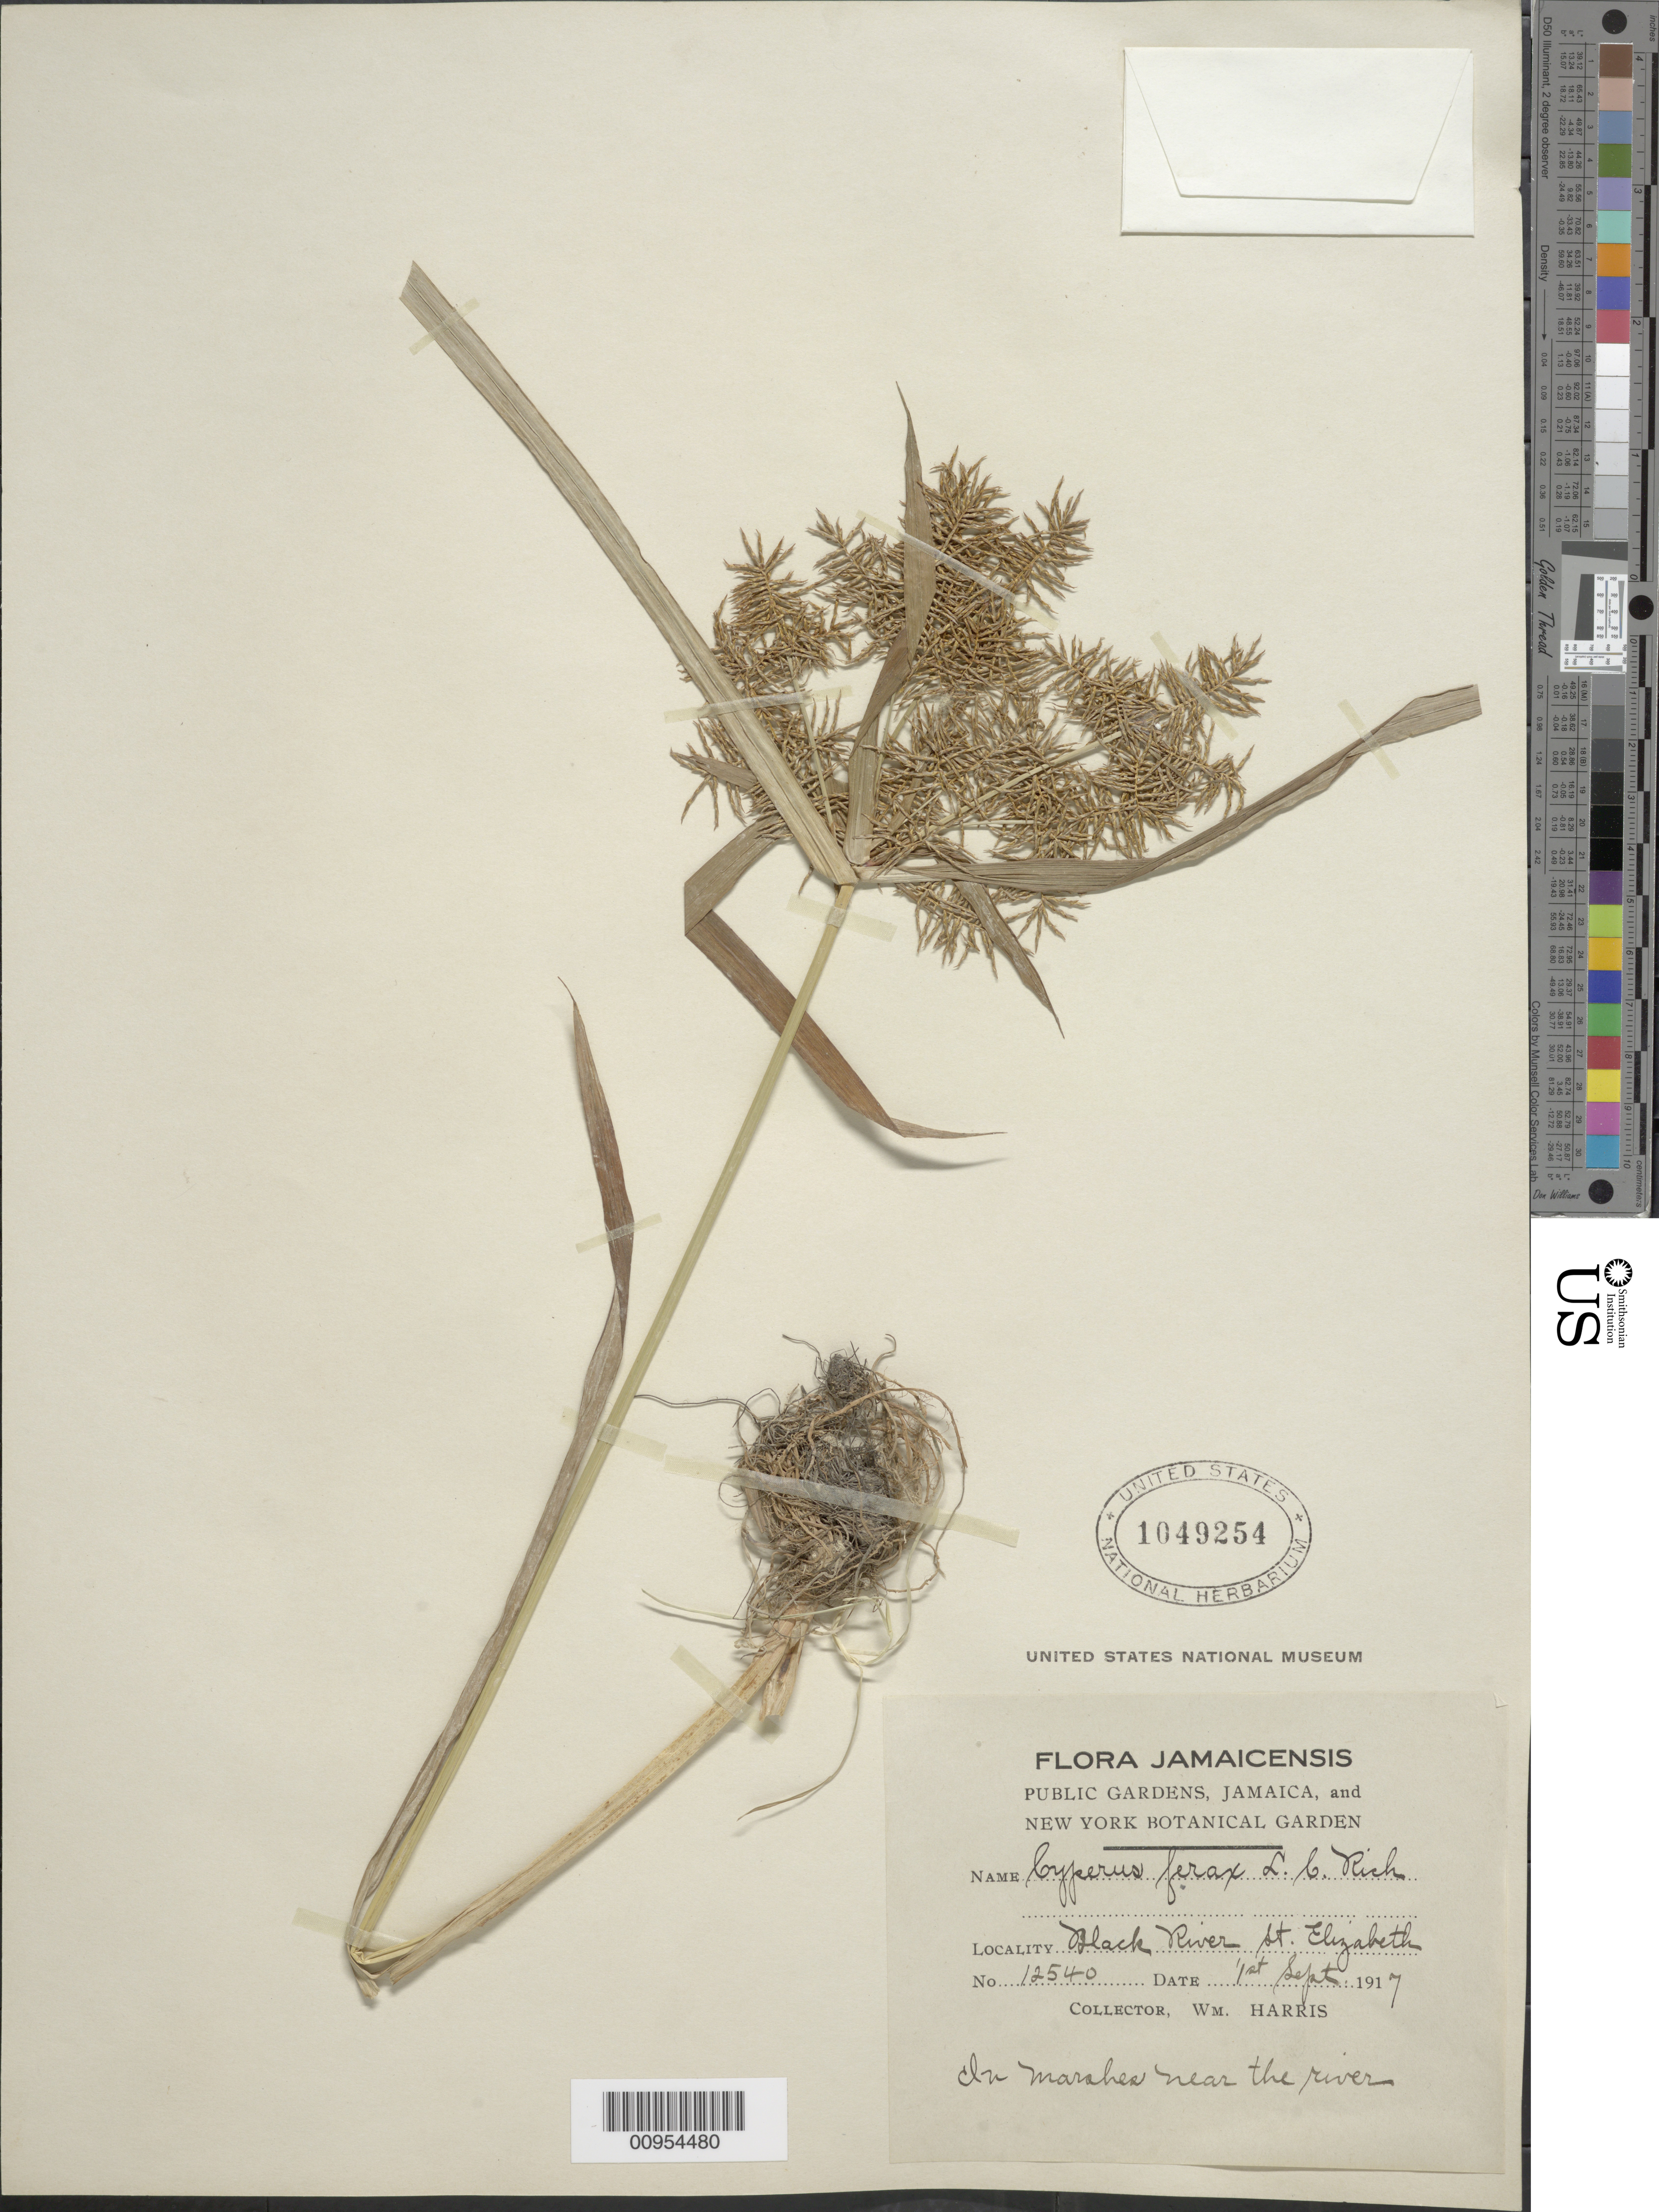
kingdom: Plantae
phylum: Tracheophyta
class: Liliopsida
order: Poales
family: Cyperaceae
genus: Cyperus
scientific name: Cyperus odoratus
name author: L.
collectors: W. H. Harris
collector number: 12540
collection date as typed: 01 Sep 1917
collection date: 1917-09-01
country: Jamaica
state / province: Saint Elizabeth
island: Jamaica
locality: Black River, in marshes near the river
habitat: In marshes near the river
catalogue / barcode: US 1049254